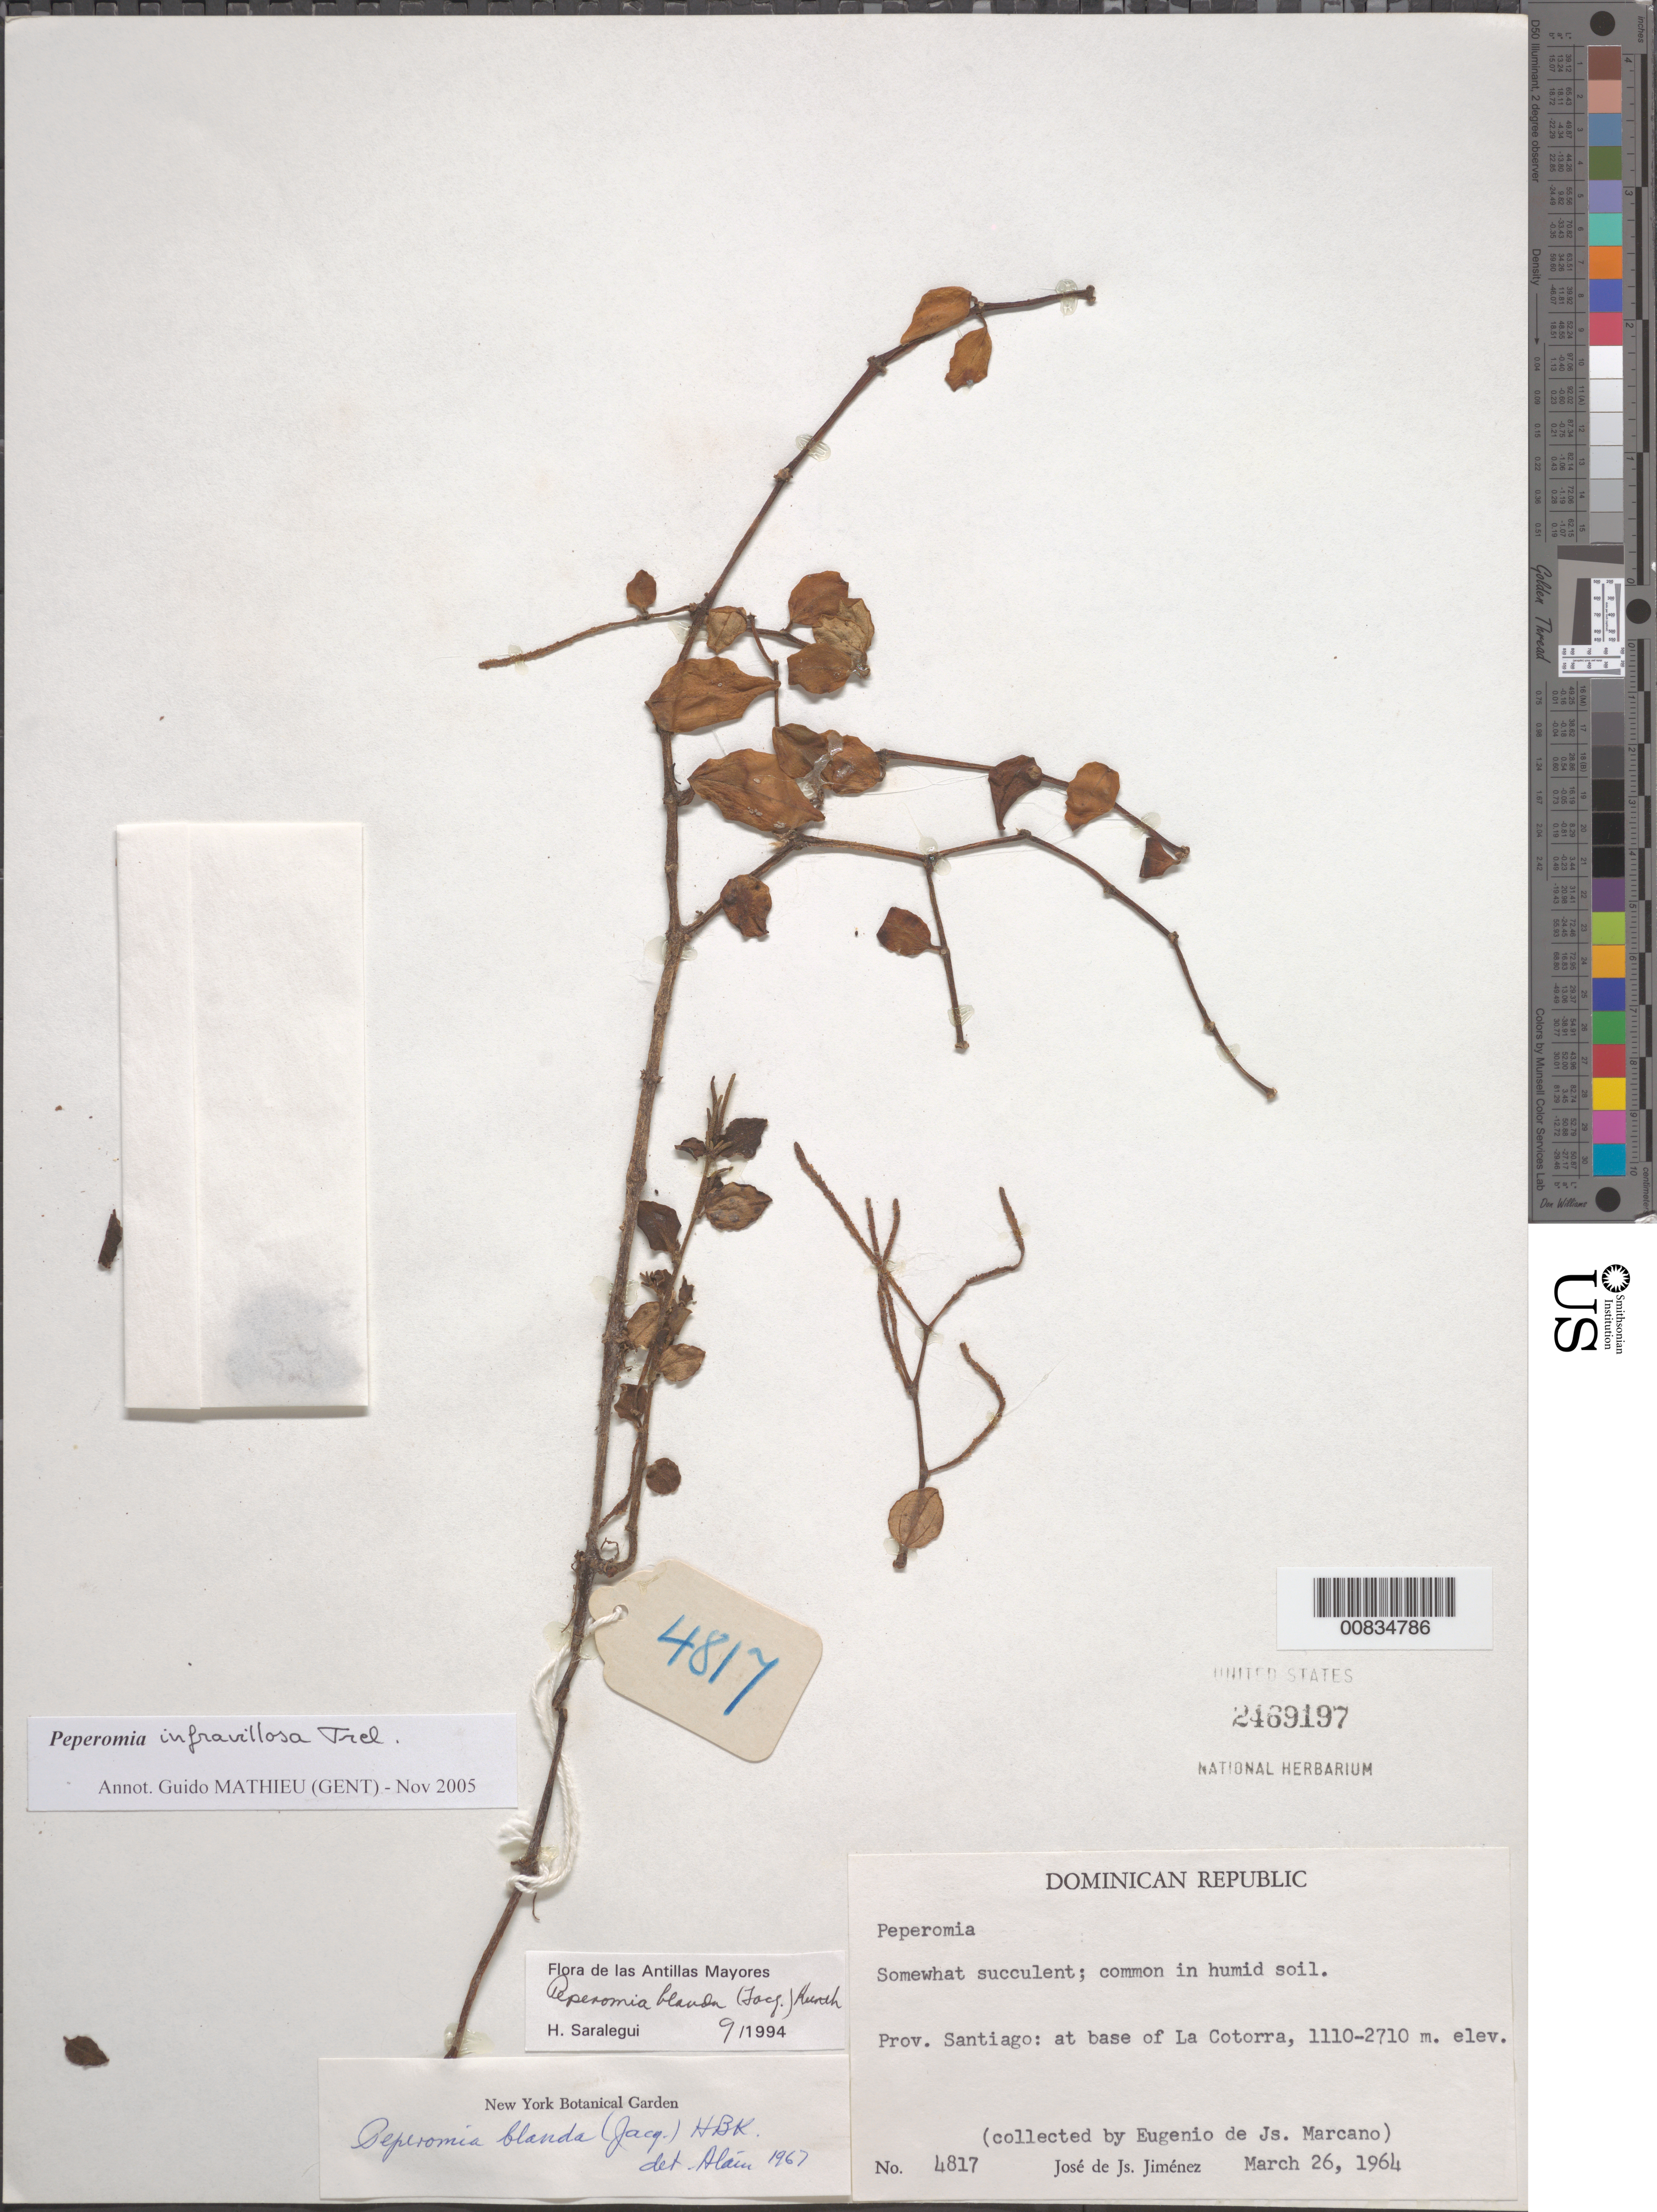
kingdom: Plantae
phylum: Tracheophyta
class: Magnoliopsida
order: Piperales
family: Piperaceae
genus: Peperomia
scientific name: Peperomia infravillosa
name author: Trel.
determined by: Mathieu, Guido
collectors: J. J. Jiménez & E. J. Marcano F.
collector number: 4817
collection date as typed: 26 Mar 1964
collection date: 1964-03-26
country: Dominican Republic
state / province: Santiago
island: Hispaniola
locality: Base of La Cotorra.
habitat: Humid soil.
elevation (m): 1110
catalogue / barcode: US 2469197